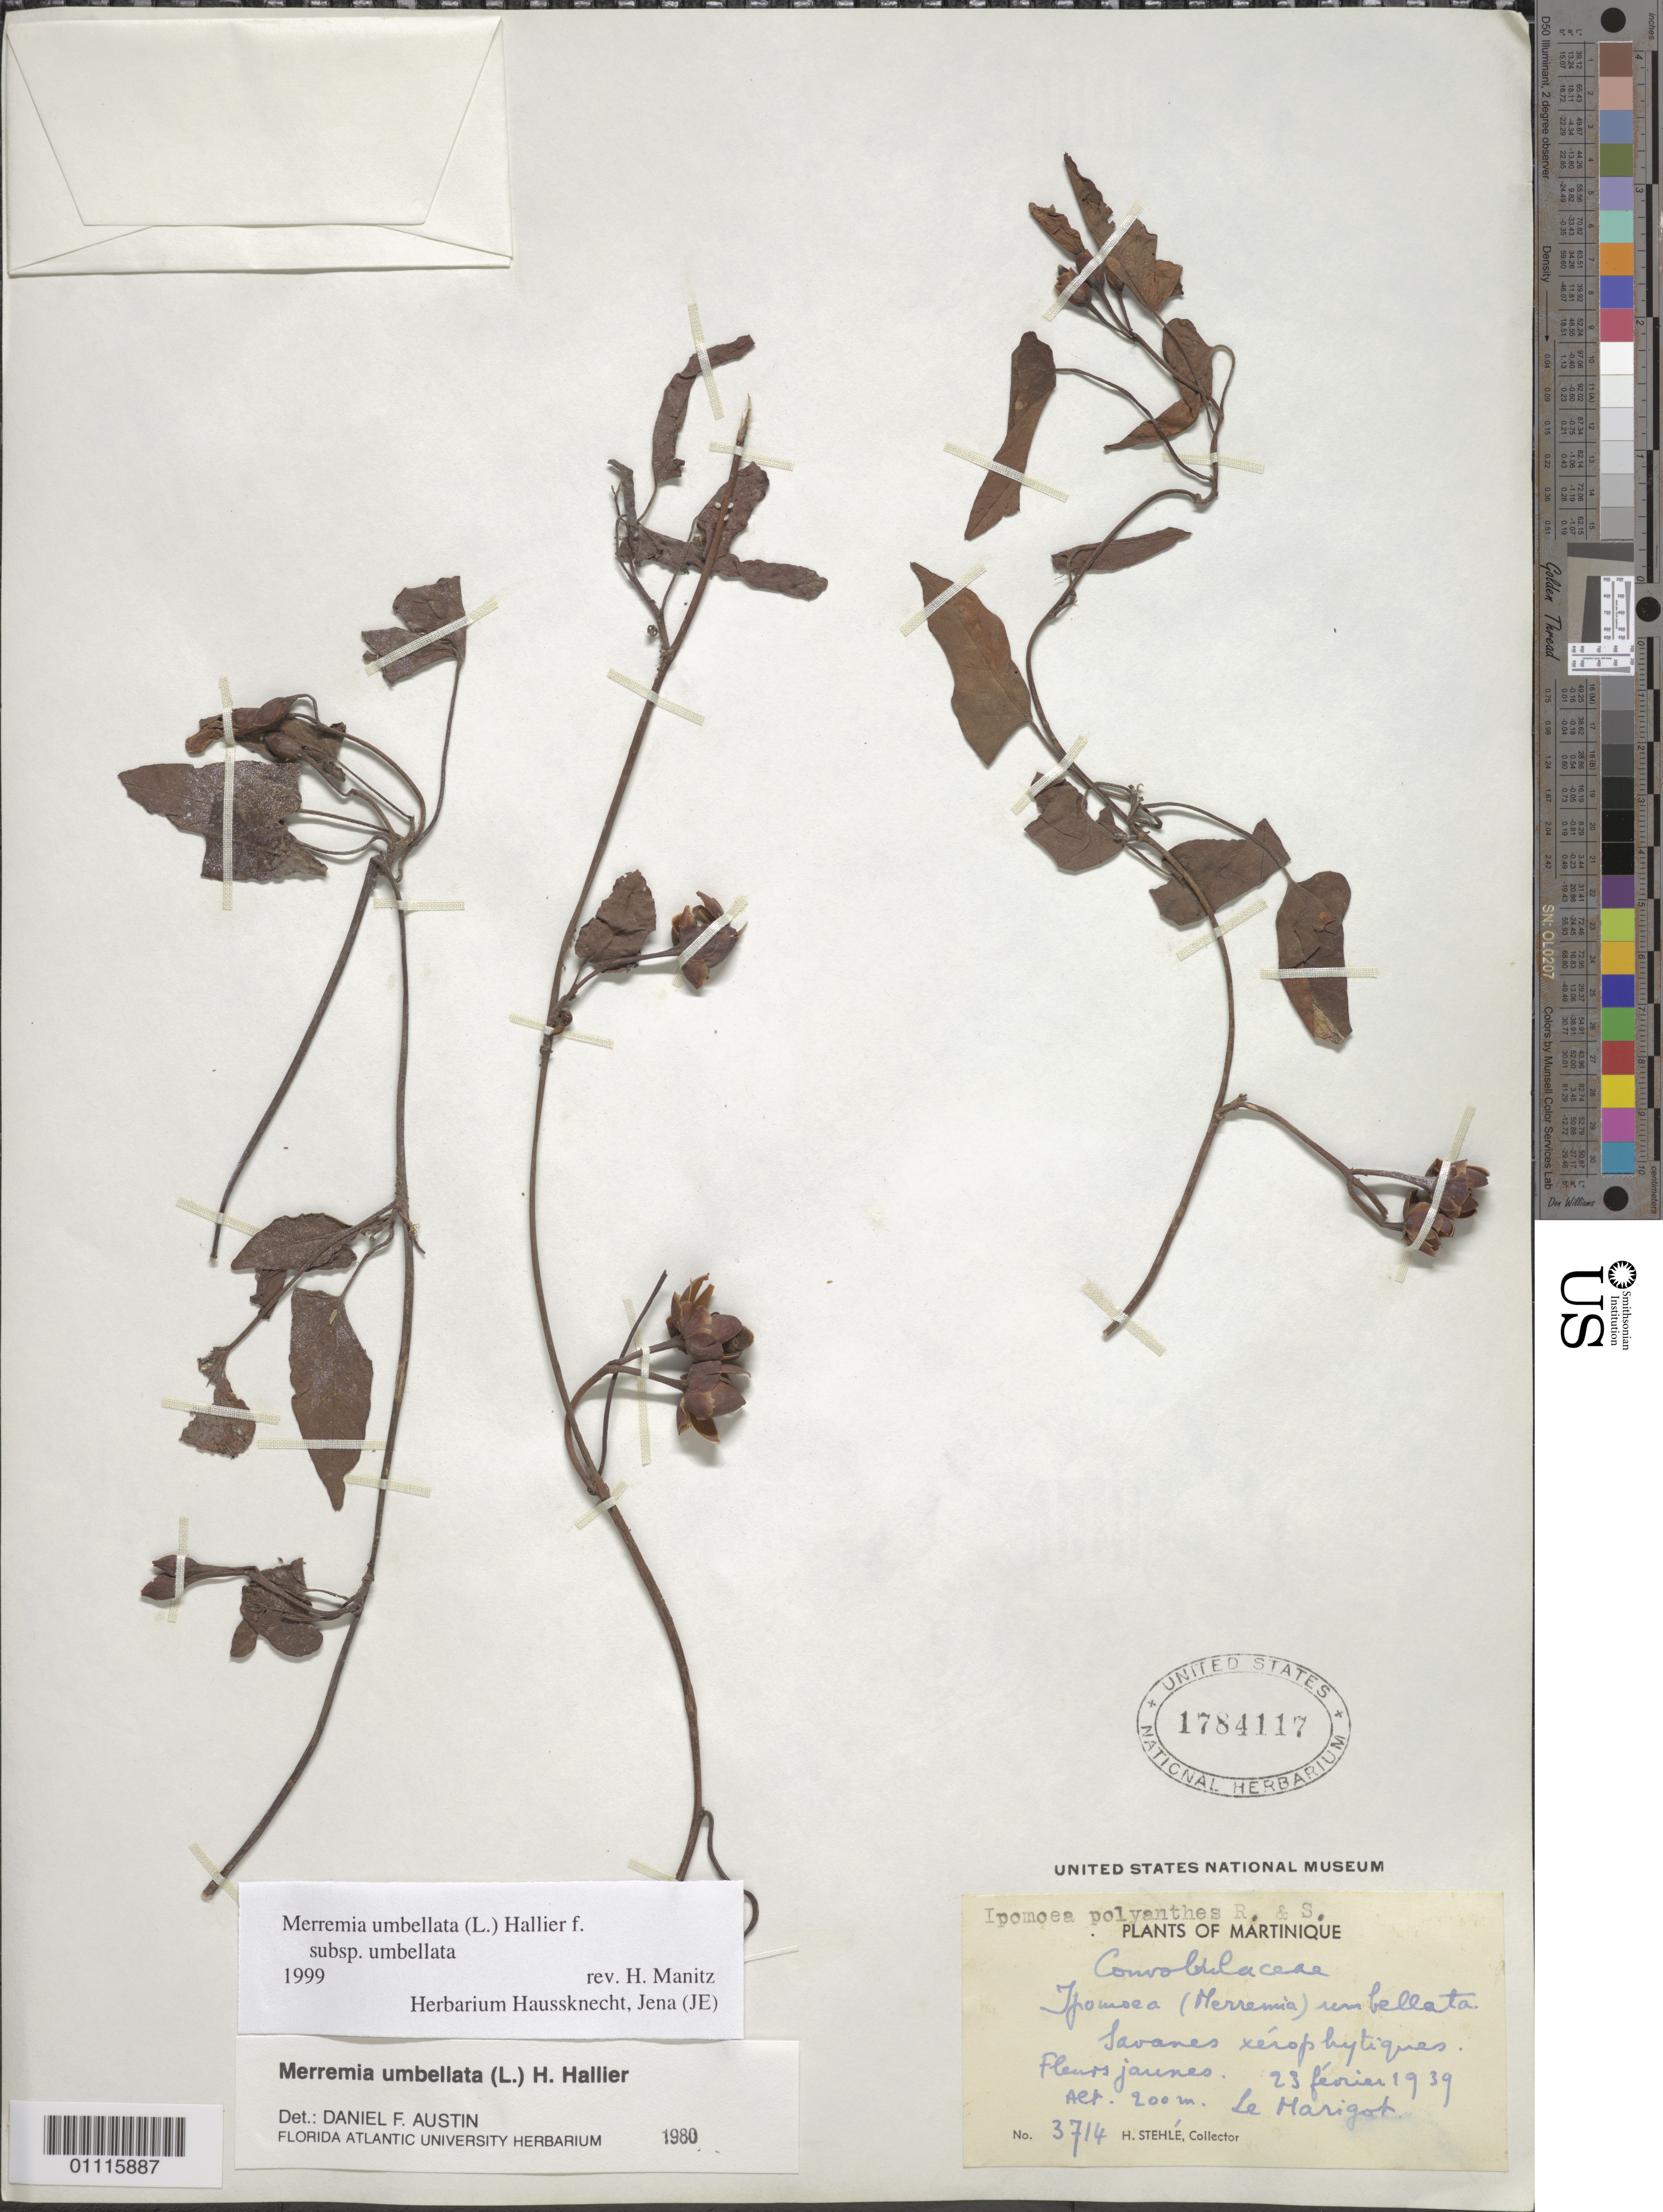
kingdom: Plantae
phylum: Tracheophyta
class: Magnoliopsida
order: Solanales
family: Convolvulaceae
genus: Camonea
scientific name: Camonea umbellata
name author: (L.) A. R. Simões & Staples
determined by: Strong, Mark T., (BOT), Smithsonian Institution - National Museum of Natural History (UNITED STATES)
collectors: H. Stehlé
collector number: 3714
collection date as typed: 23 Feb 1939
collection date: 1939-02-23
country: Martinique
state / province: La Trinité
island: Martinique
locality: Le Marigot. Savanes xerophytiques.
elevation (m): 200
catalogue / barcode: US 1784117